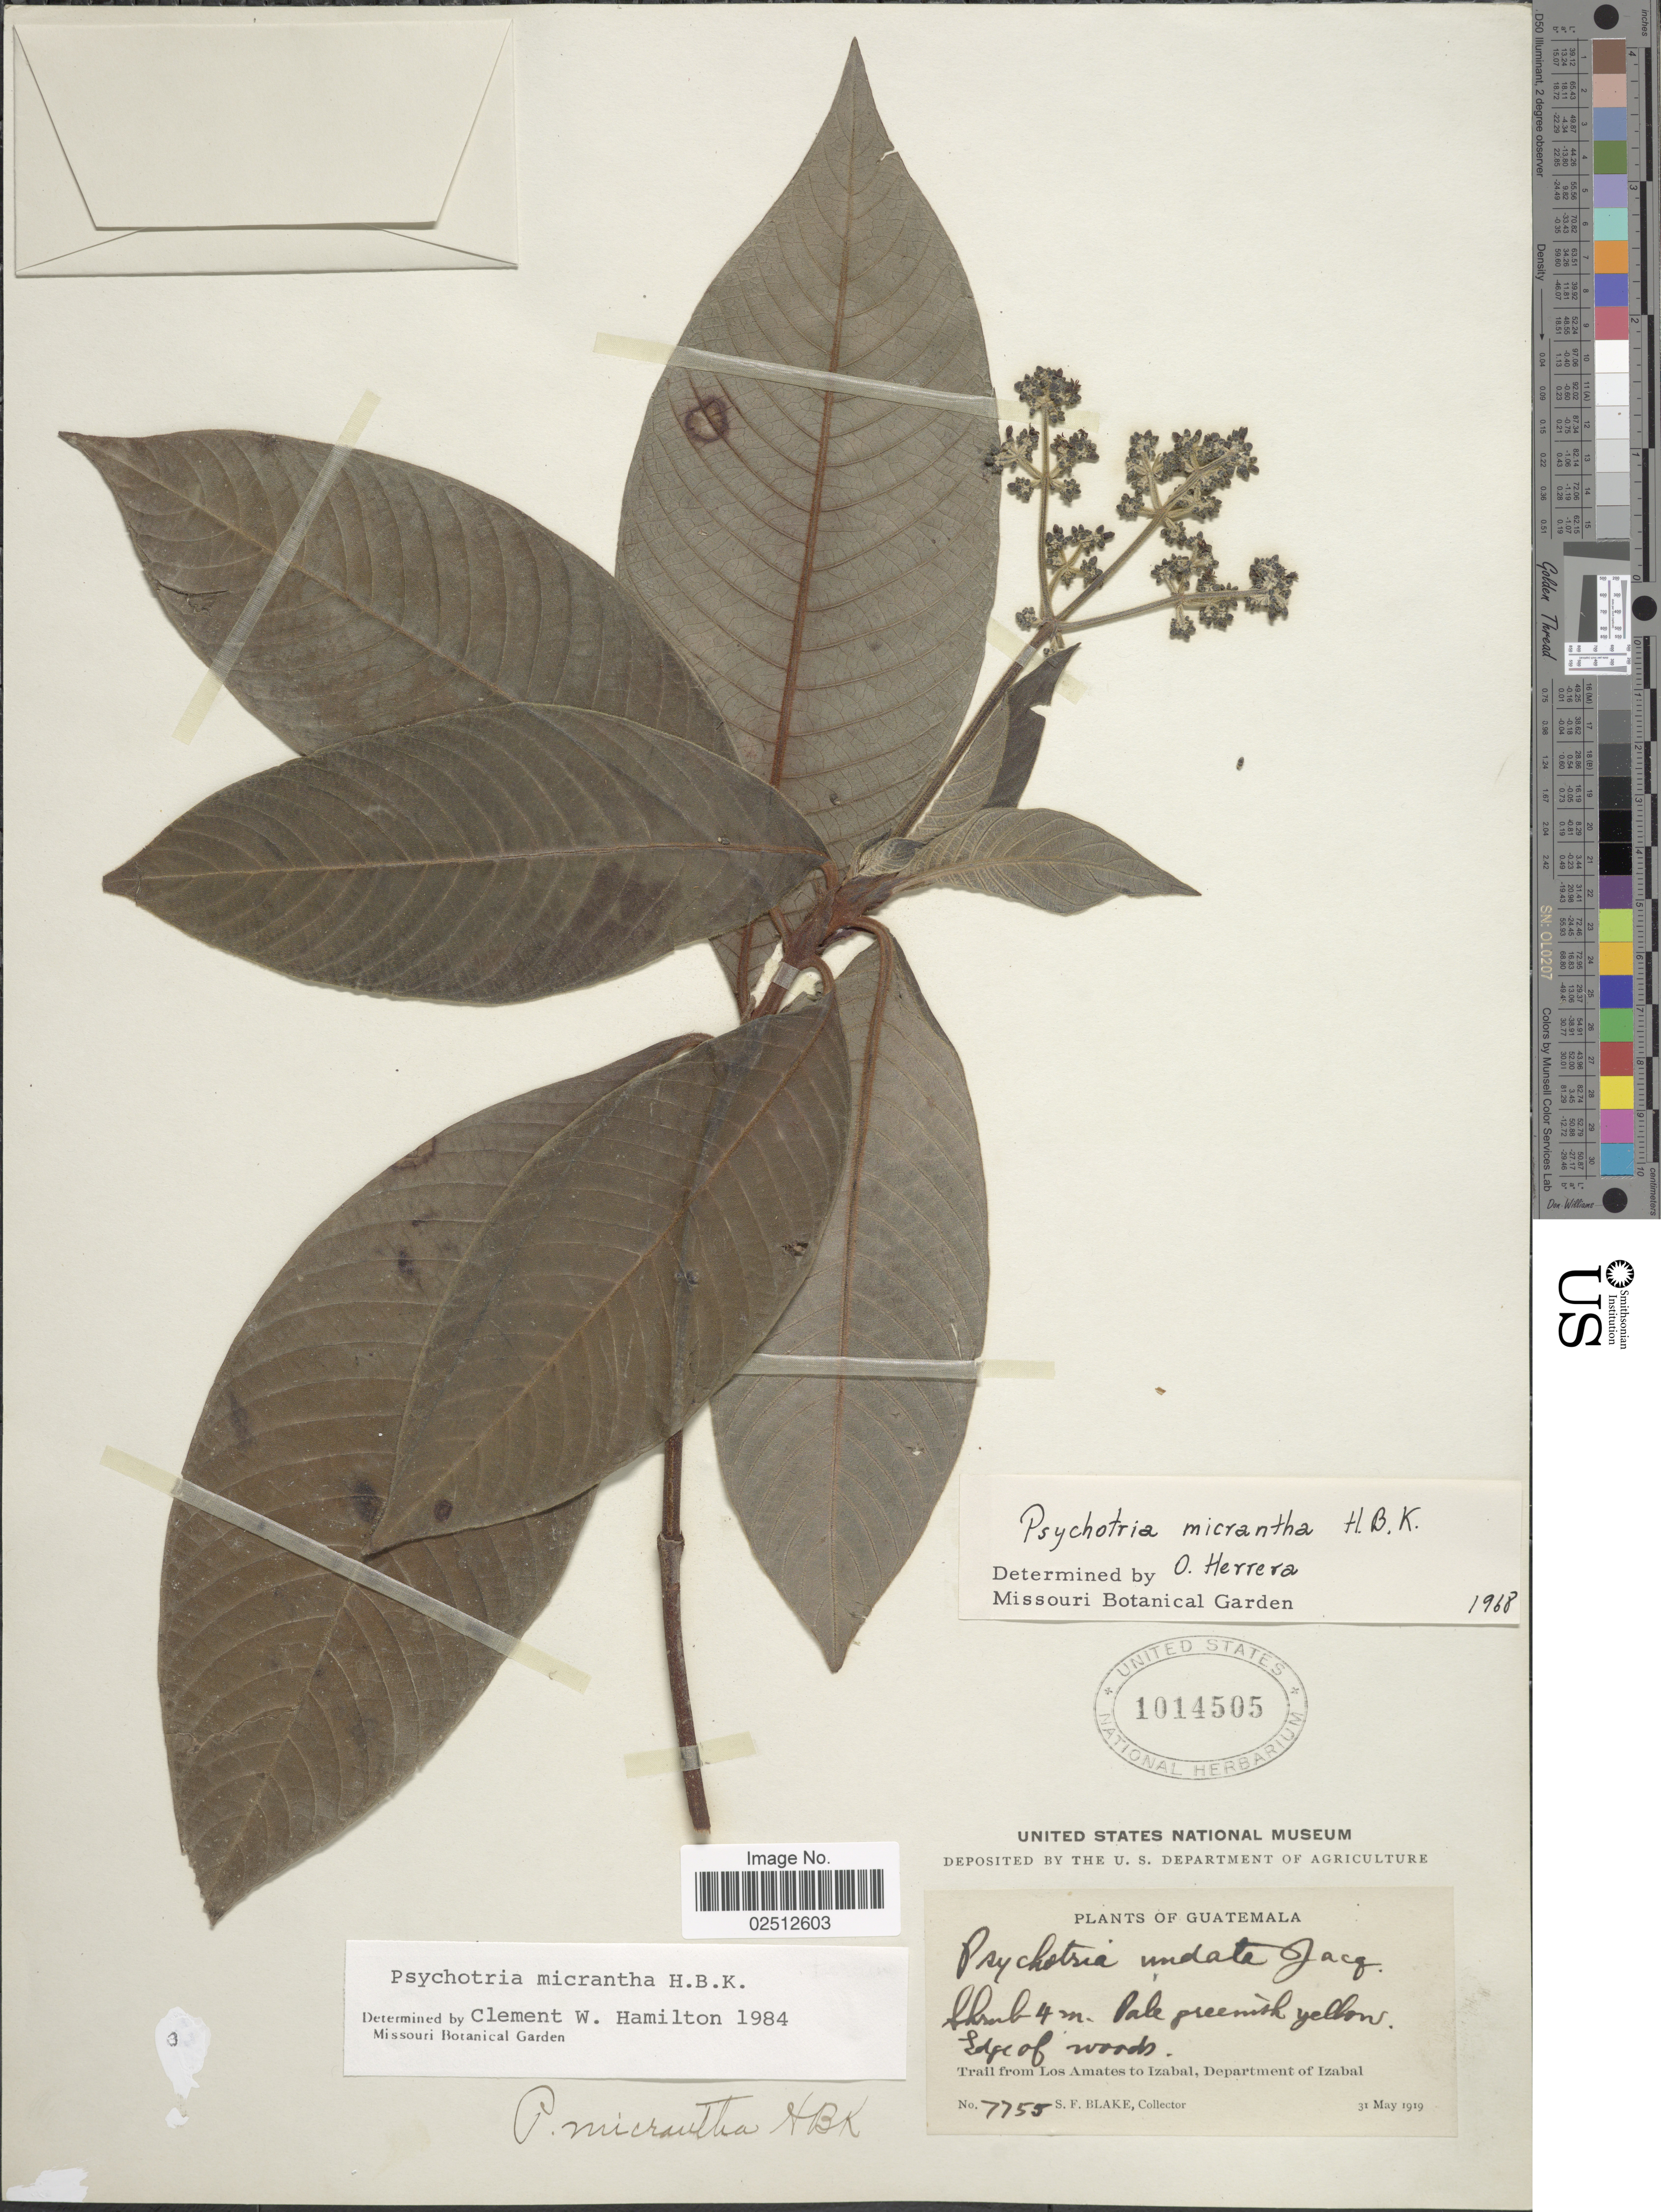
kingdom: Plantae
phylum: Tracheophyta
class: Magnoliopsida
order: Gentianales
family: Rubiaceae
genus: Psychotria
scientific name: Psychotria micrantha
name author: Kunth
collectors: S. Blake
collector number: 7755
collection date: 1919-05-31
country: Guatemala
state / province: Izabal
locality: Trail from Las Amates to Izabal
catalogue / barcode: US 1014505